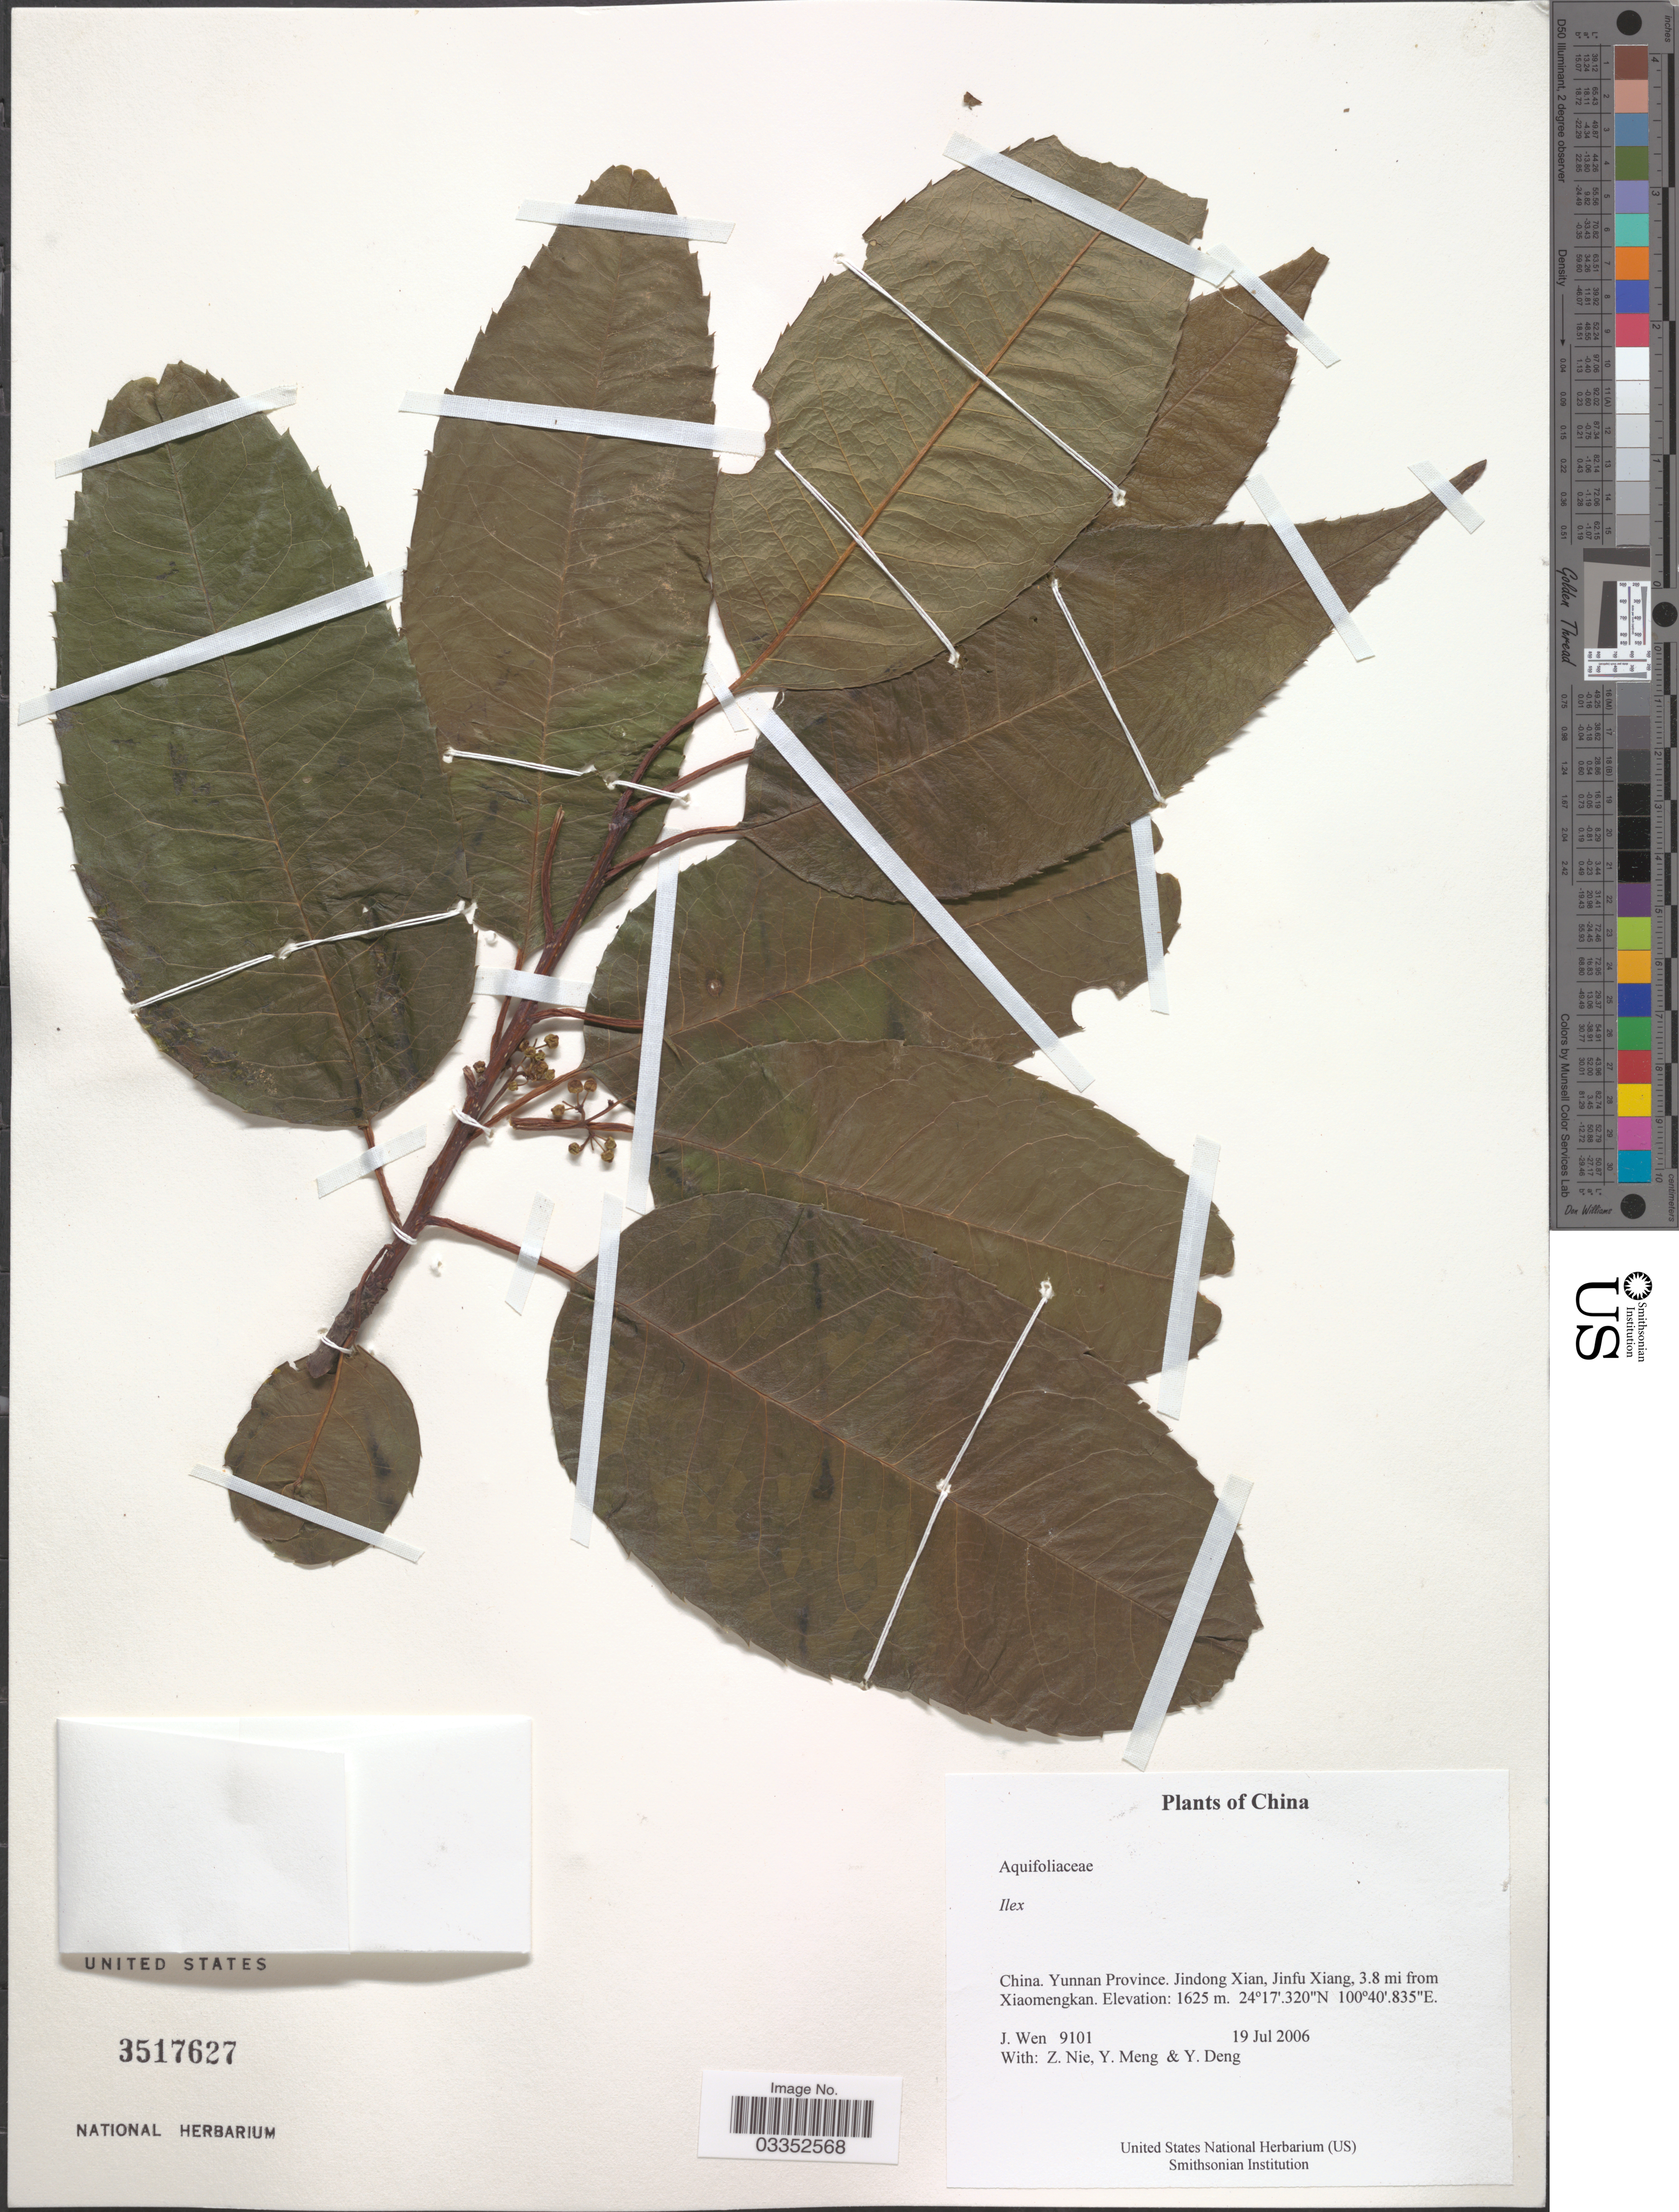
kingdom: Plantae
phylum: Tracheophyta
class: Magnoliopsida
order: Aquifoliales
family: Aquifoliaceae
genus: Ilex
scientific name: Ilex sp.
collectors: J. Wen, Z. Nie, Y. Meng & Y. Deng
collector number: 9101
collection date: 2006-07-19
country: China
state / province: Yunnan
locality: Yunnan Province. Jindong Xian, Jinfu Xiang, 3.8 mi from Xiaomengkan.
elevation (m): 1625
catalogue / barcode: US 3517627